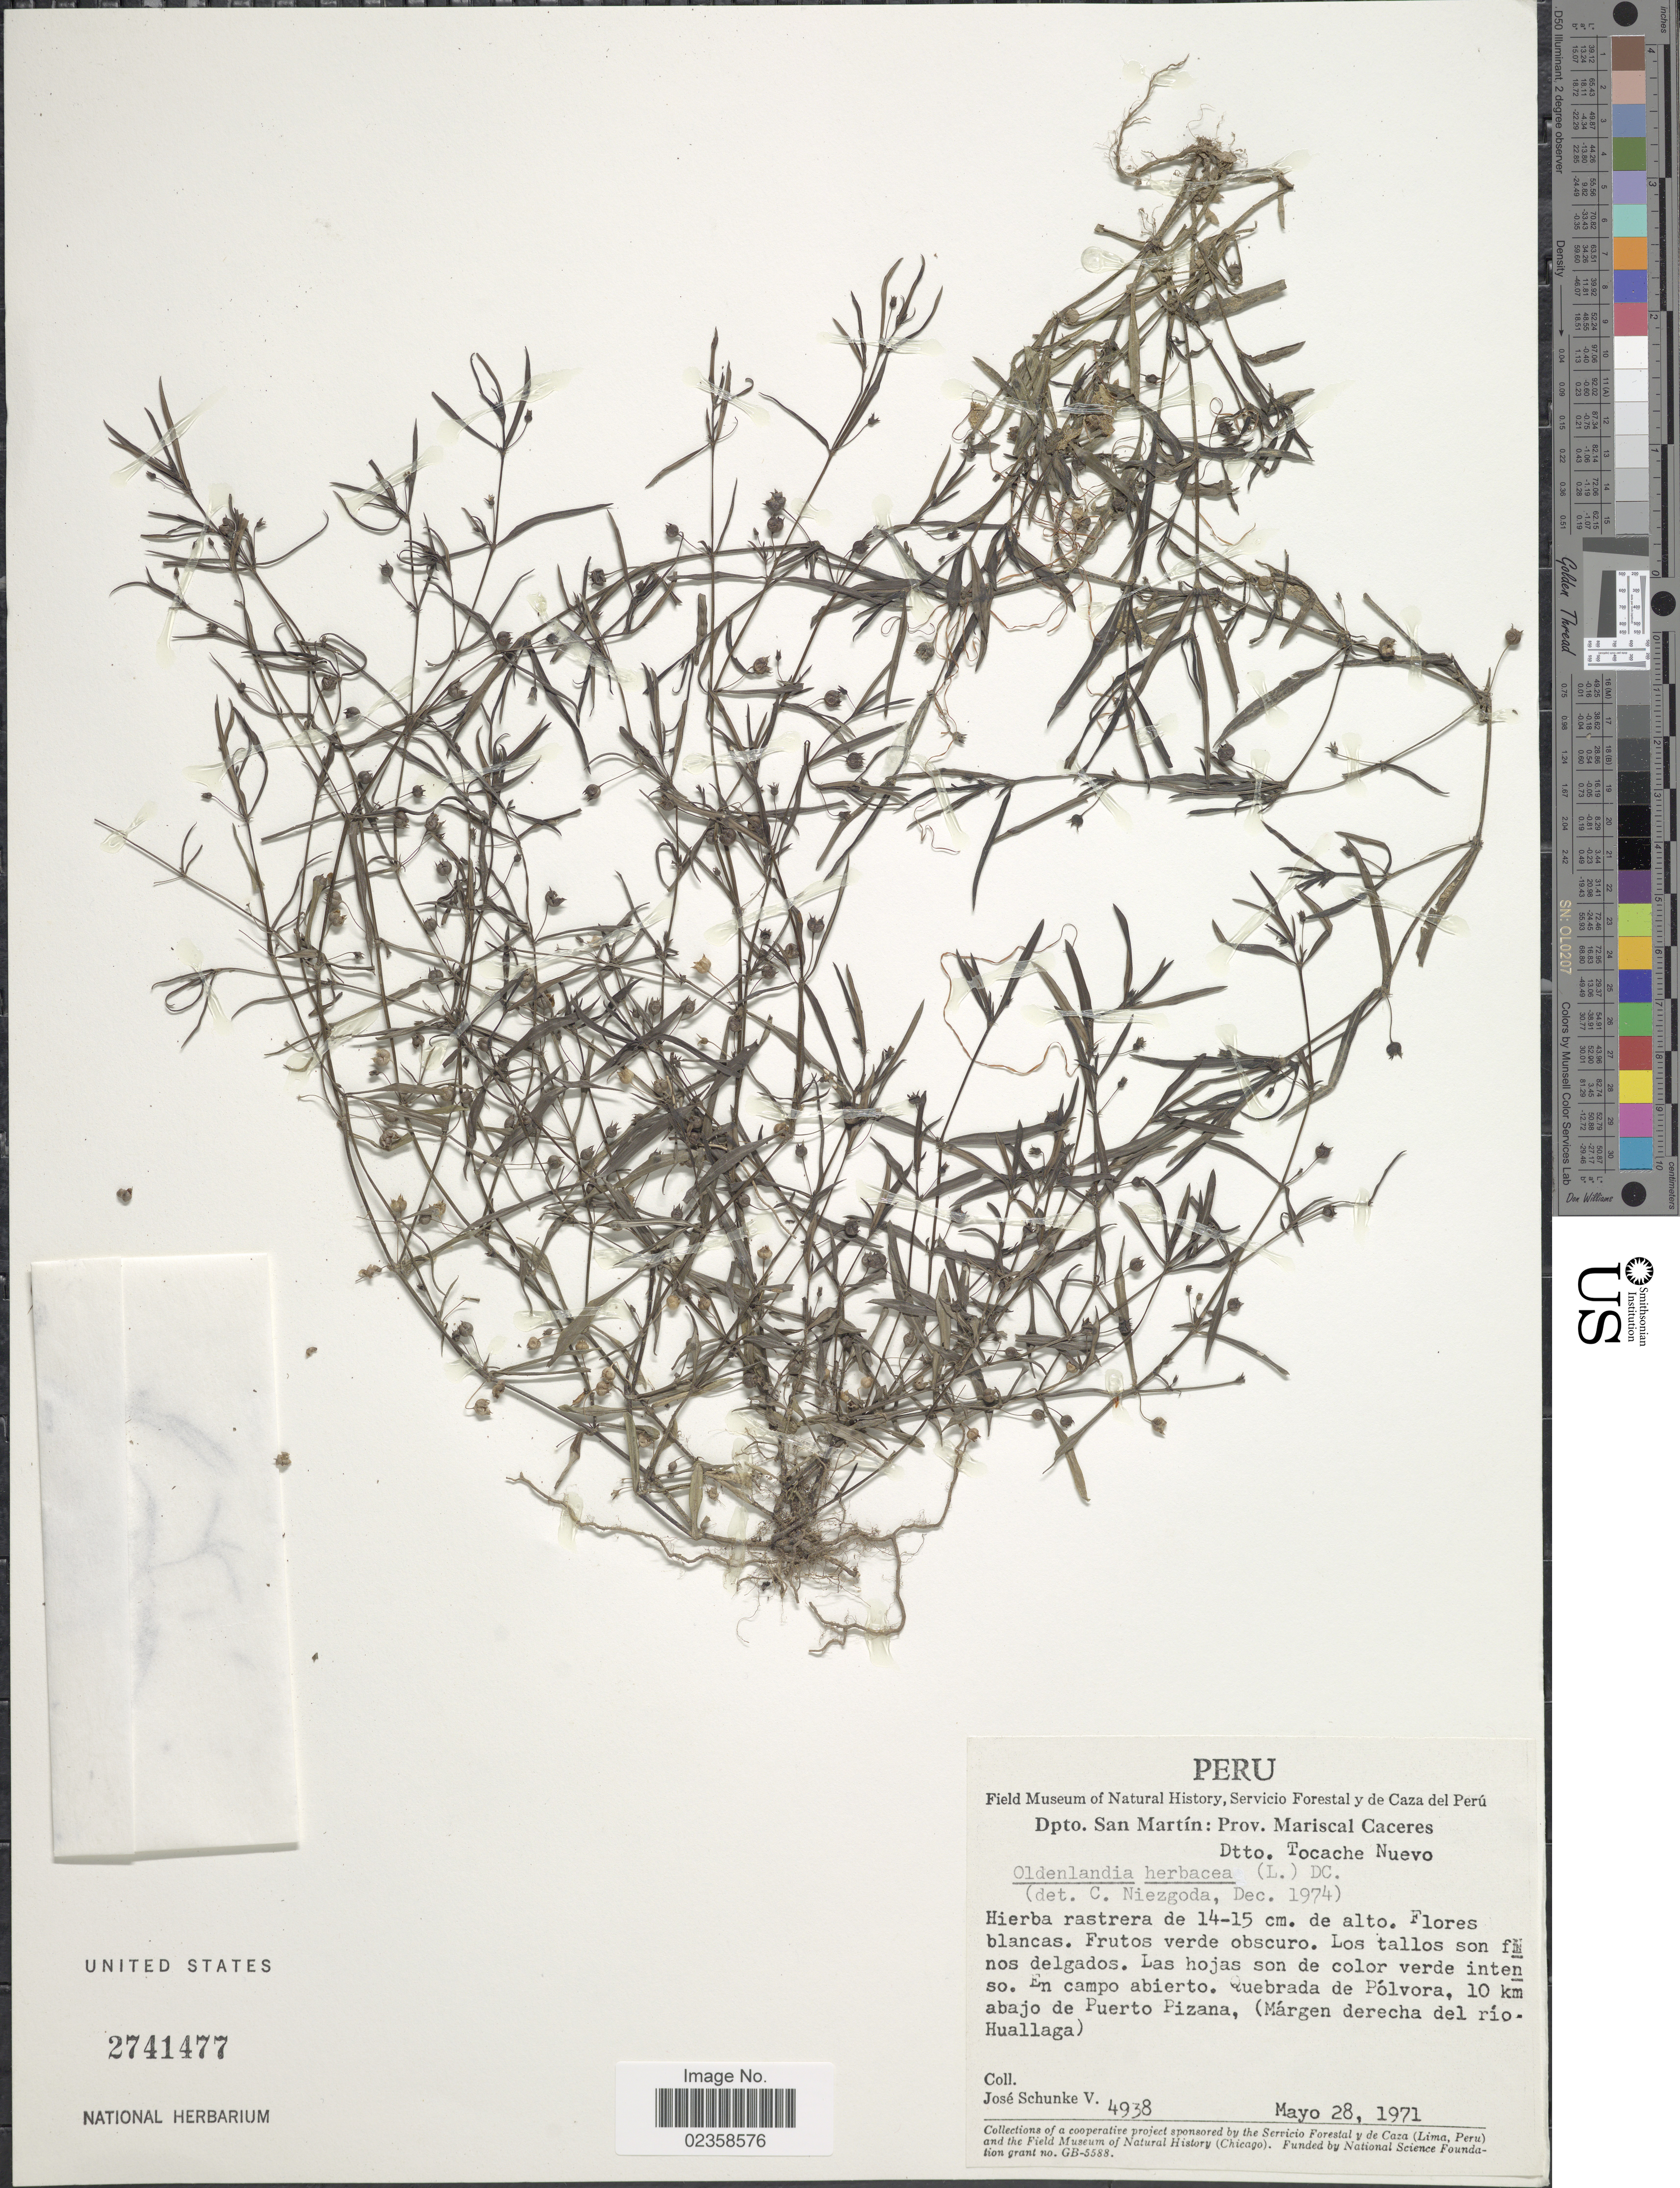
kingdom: Plantae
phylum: Tracheophyta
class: Magnoliopsida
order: Gentianales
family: Rubiaceae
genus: Oldenlandia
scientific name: Oldenlandia herbacea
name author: (L.) Roxb.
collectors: J. Schunke Vigo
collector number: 4938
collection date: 1971-05-28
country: Peru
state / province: San Martín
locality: Dpto. San Martin, Prov. Mariscal Caceras, Dtto. Tocache Nuevo, En campo abierto, Quebrada de Polvora, 10 km abajo de Puerto Pizana (Margen derecha del rio Huallaga)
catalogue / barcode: US 2741477